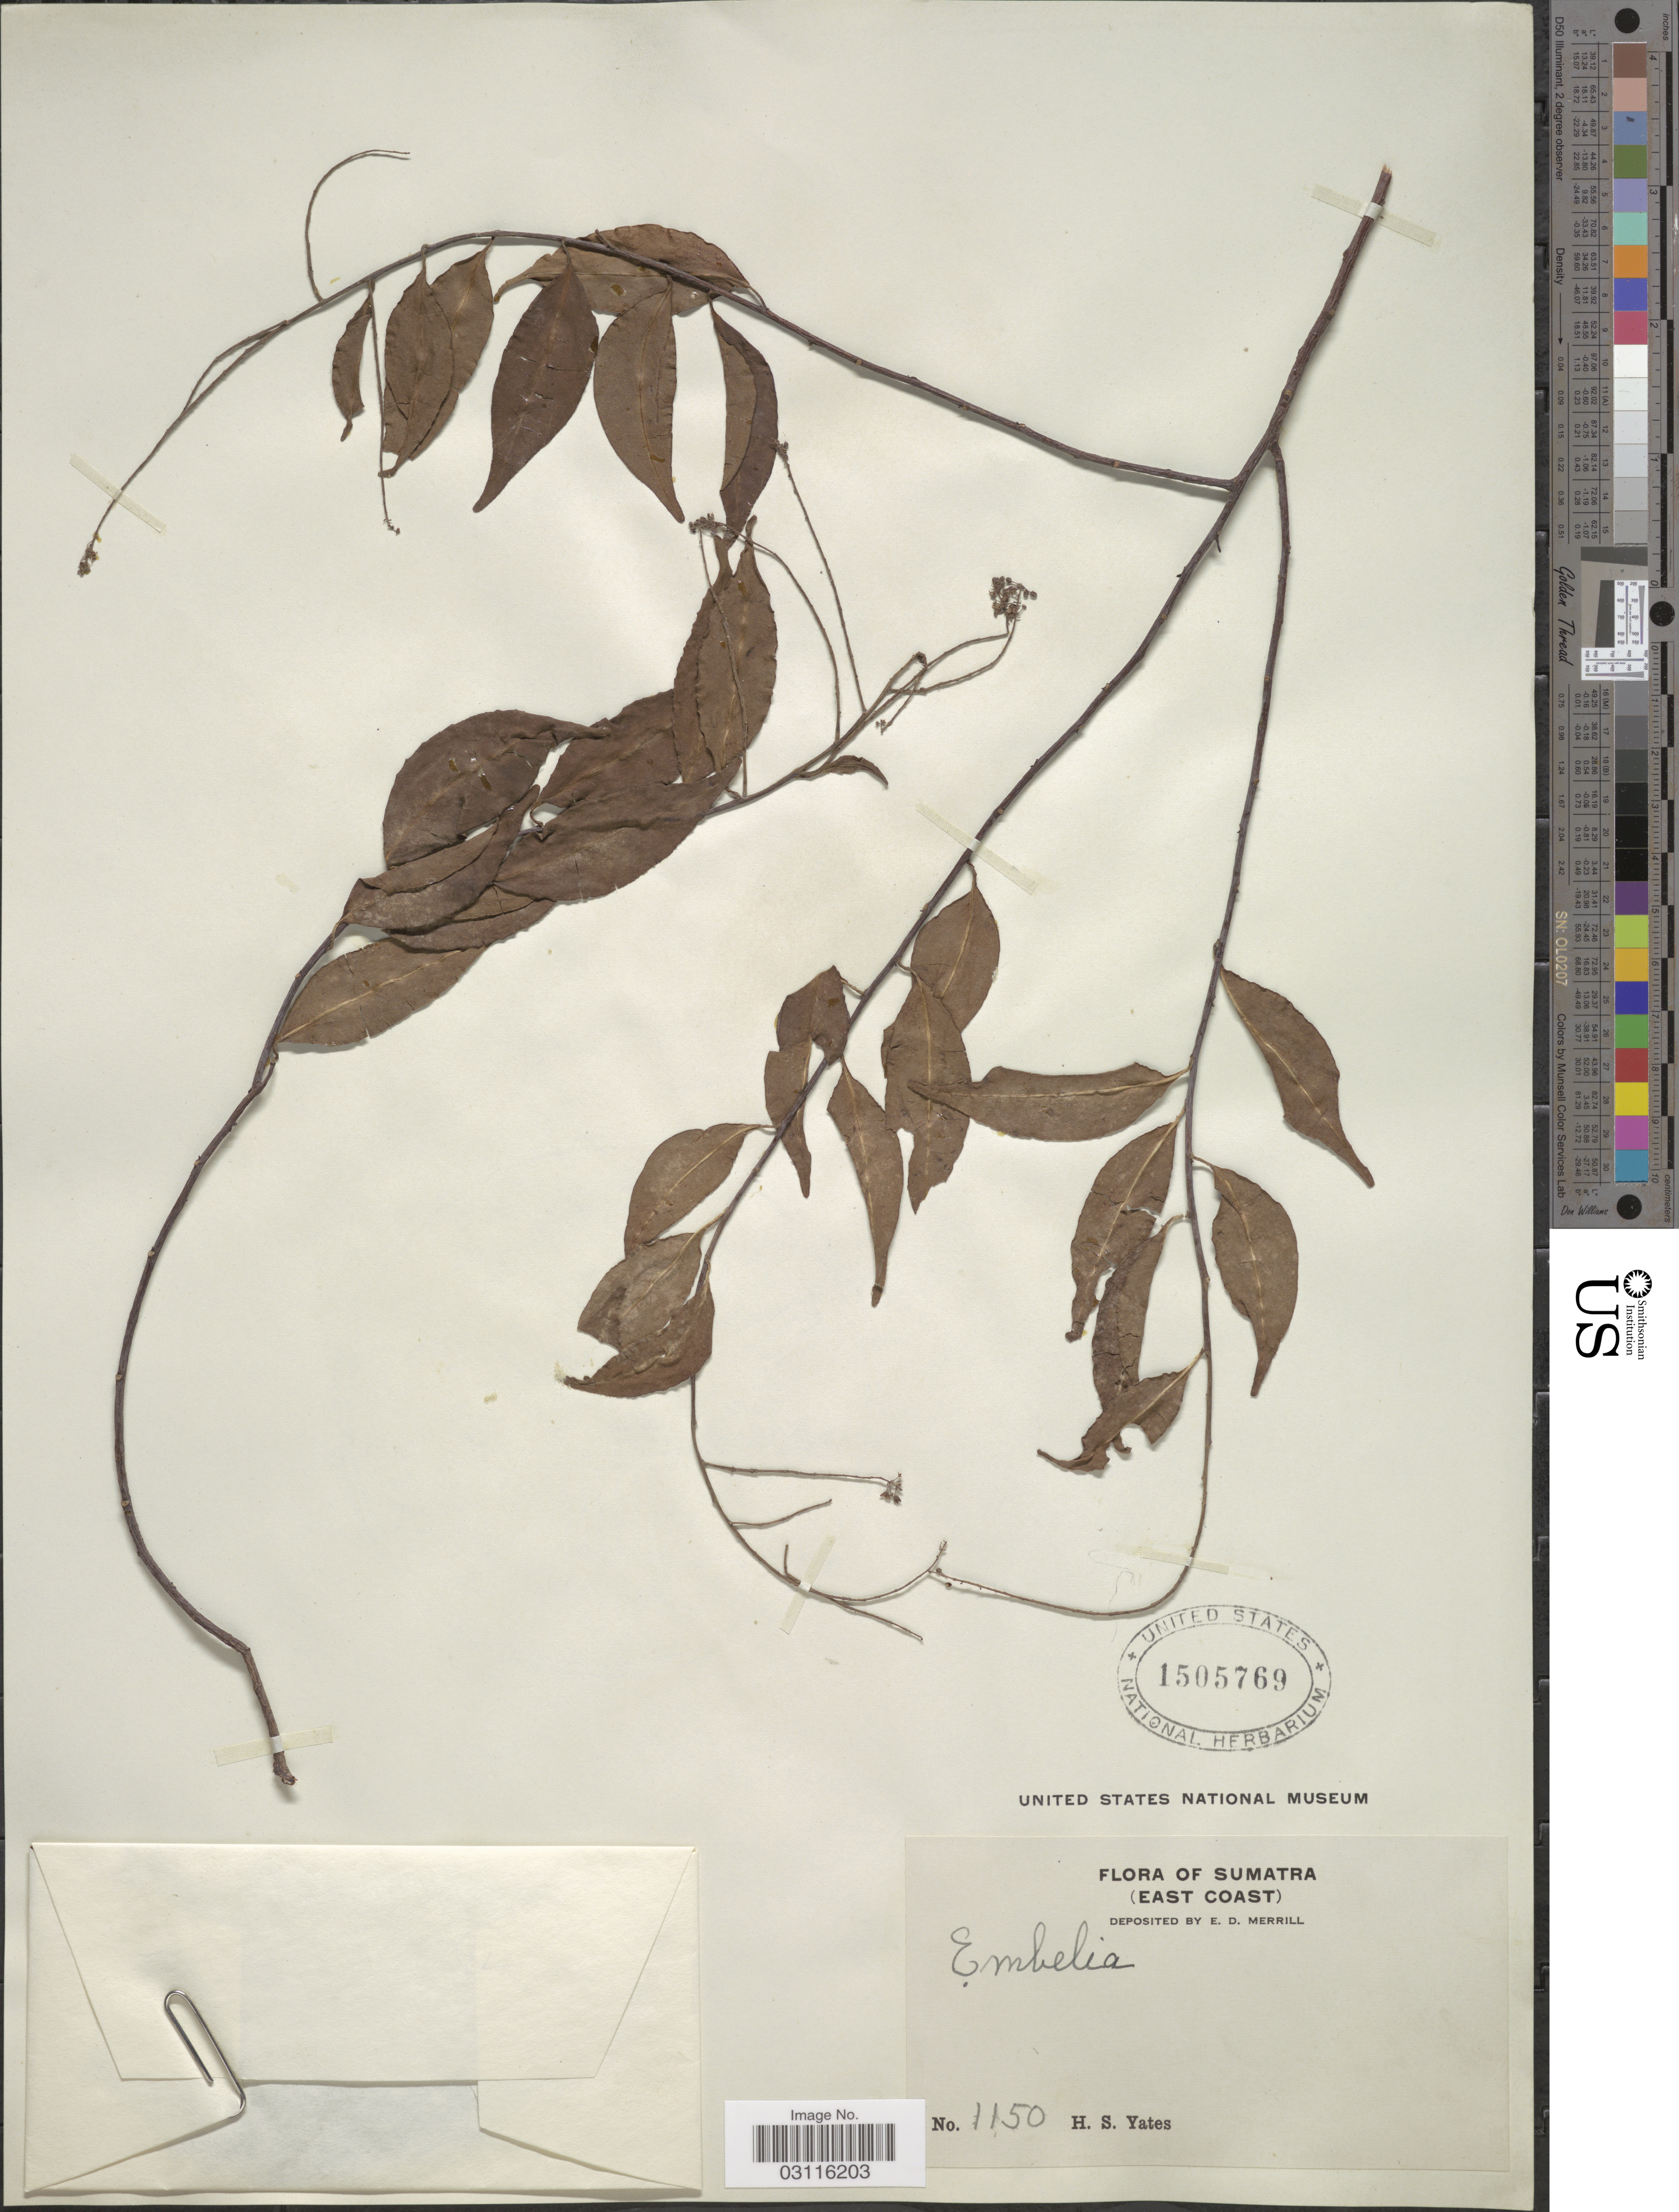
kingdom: Plantae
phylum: Tracheophyta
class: Magnoliopsida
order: Ericales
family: Primulaceae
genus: Embelia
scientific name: Embelia dasythyrsa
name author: Miq.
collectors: H. S. Yates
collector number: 1150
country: Indonesia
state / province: Sumatra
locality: East Coast.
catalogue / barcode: US 1505769